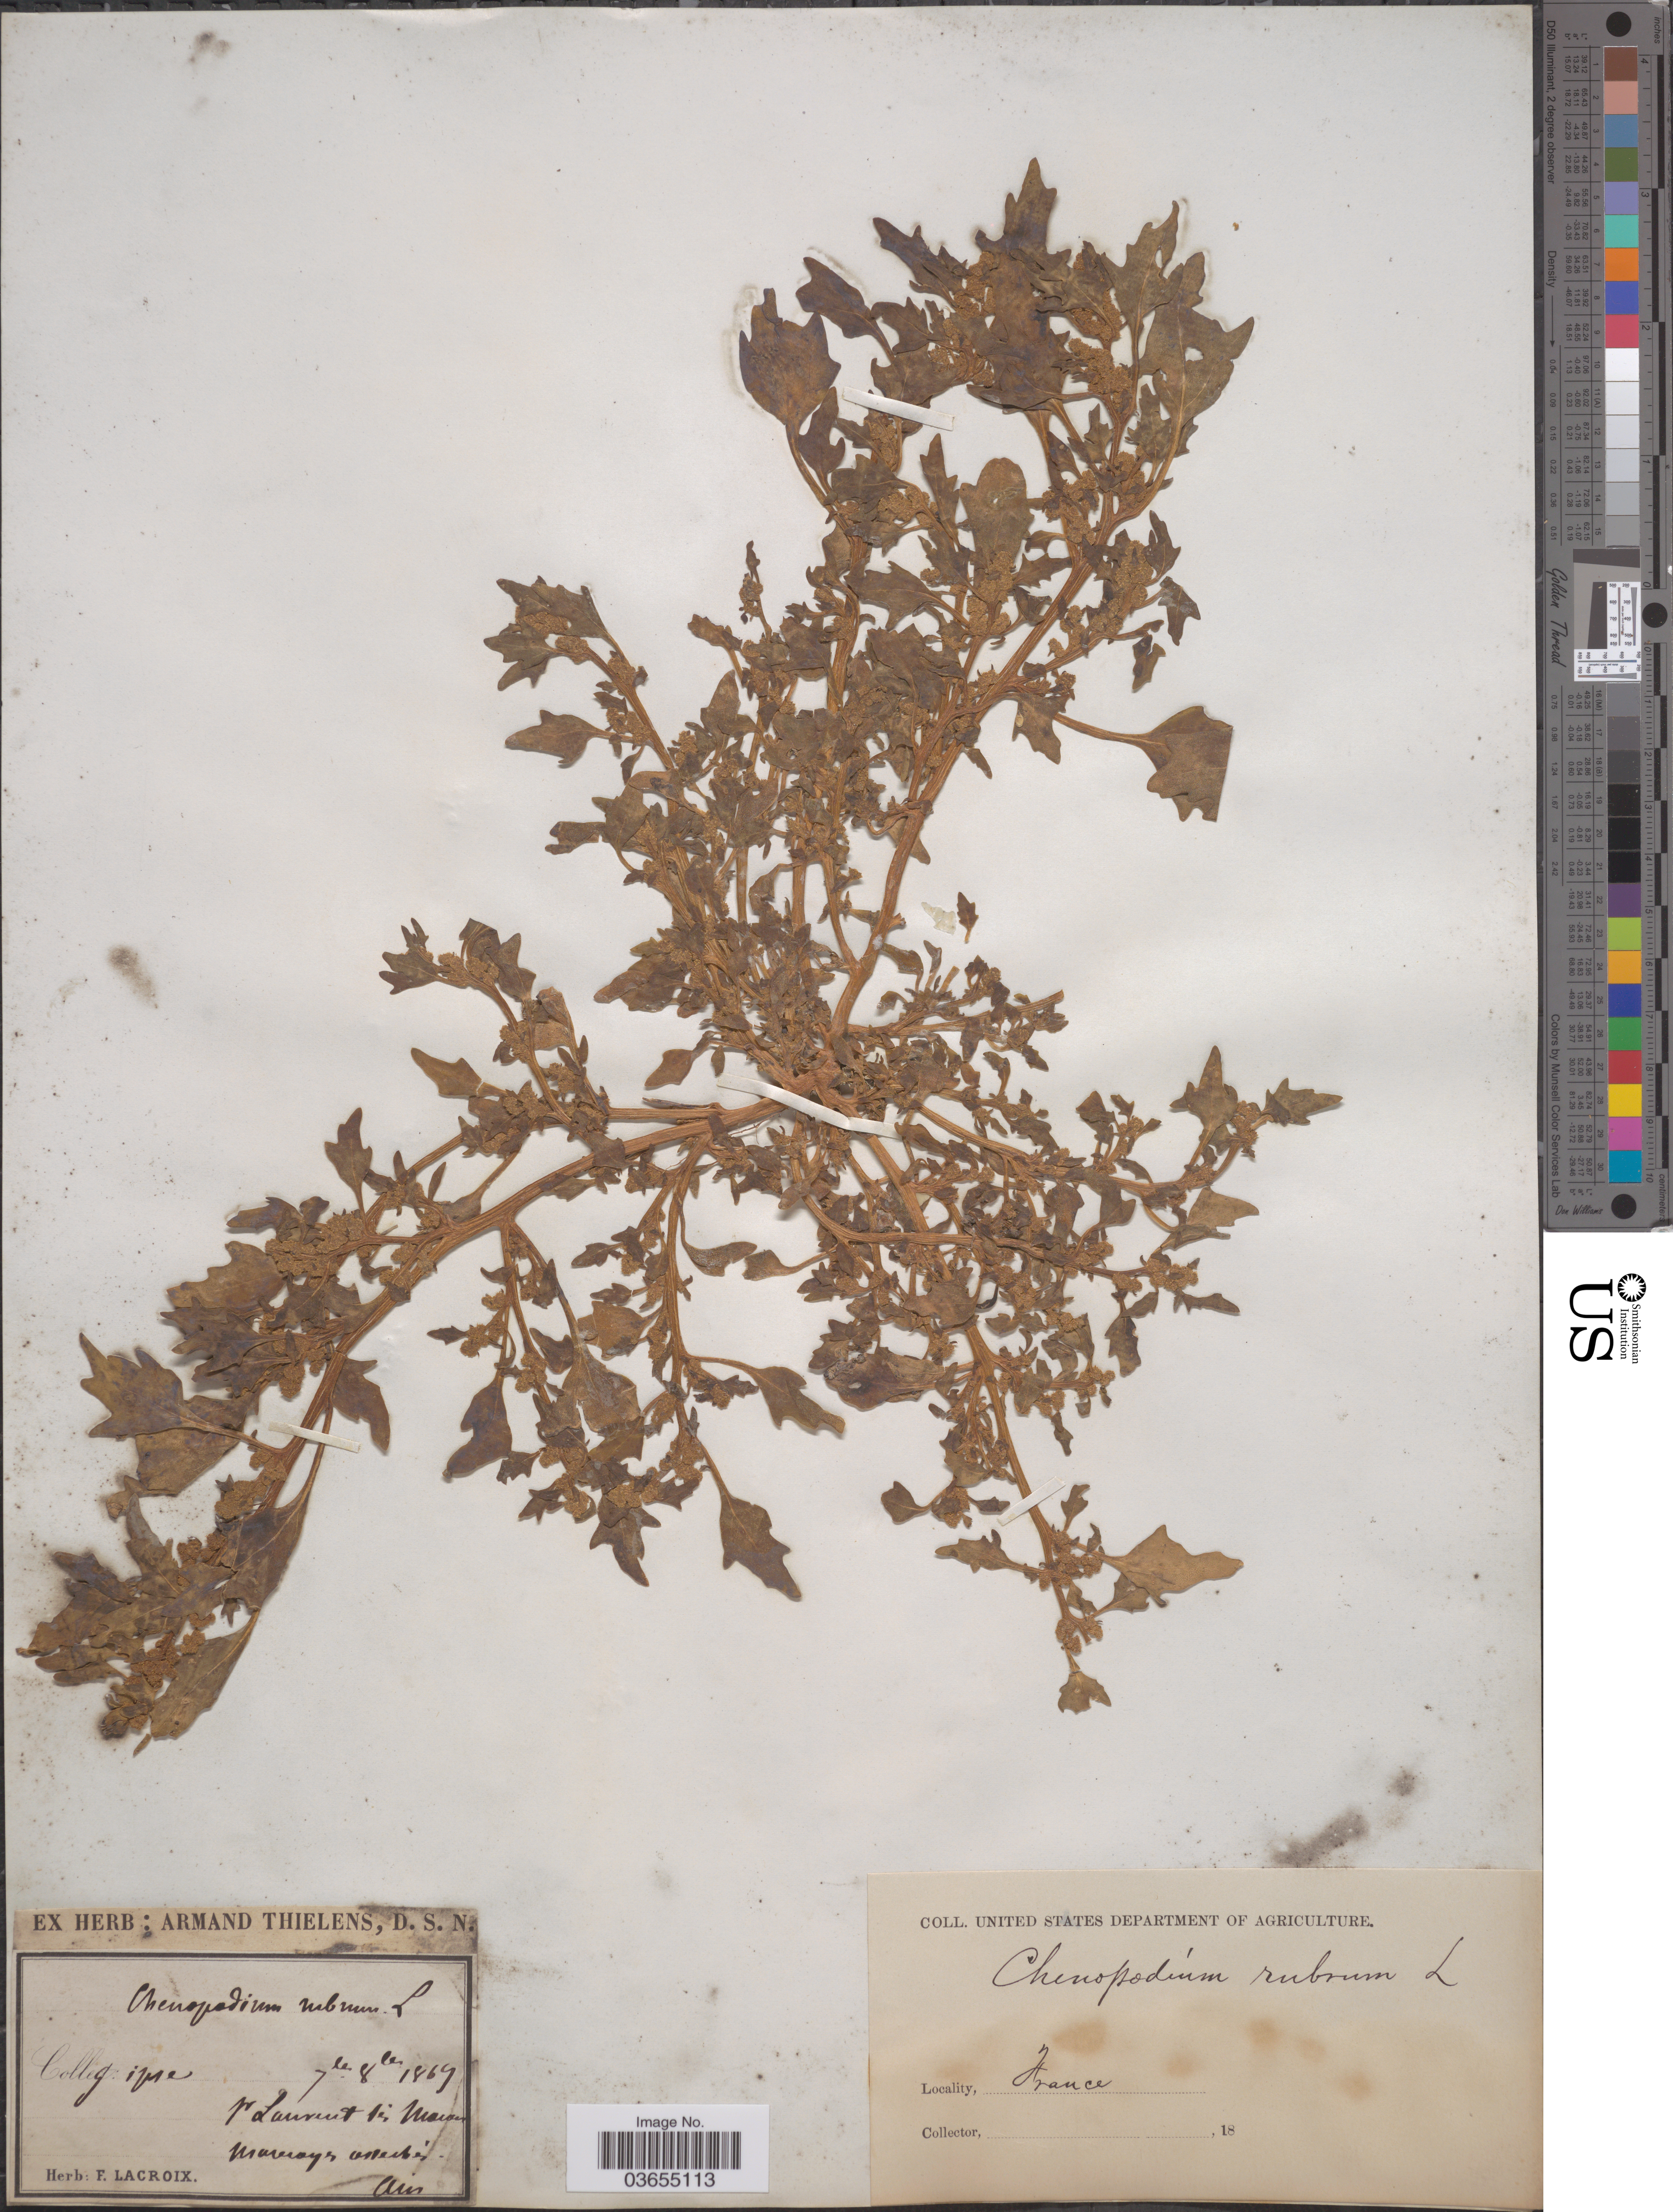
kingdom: Plantae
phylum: Tracheophyta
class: Magnoliopsida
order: Caryophyllales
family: Amaranthaceae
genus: Chenopodium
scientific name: Chenopodium rubrum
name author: L.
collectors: F. Lacroix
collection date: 1869-08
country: France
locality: Pr Laurent des Mason Mavrays anubis Ain. [interpreted]